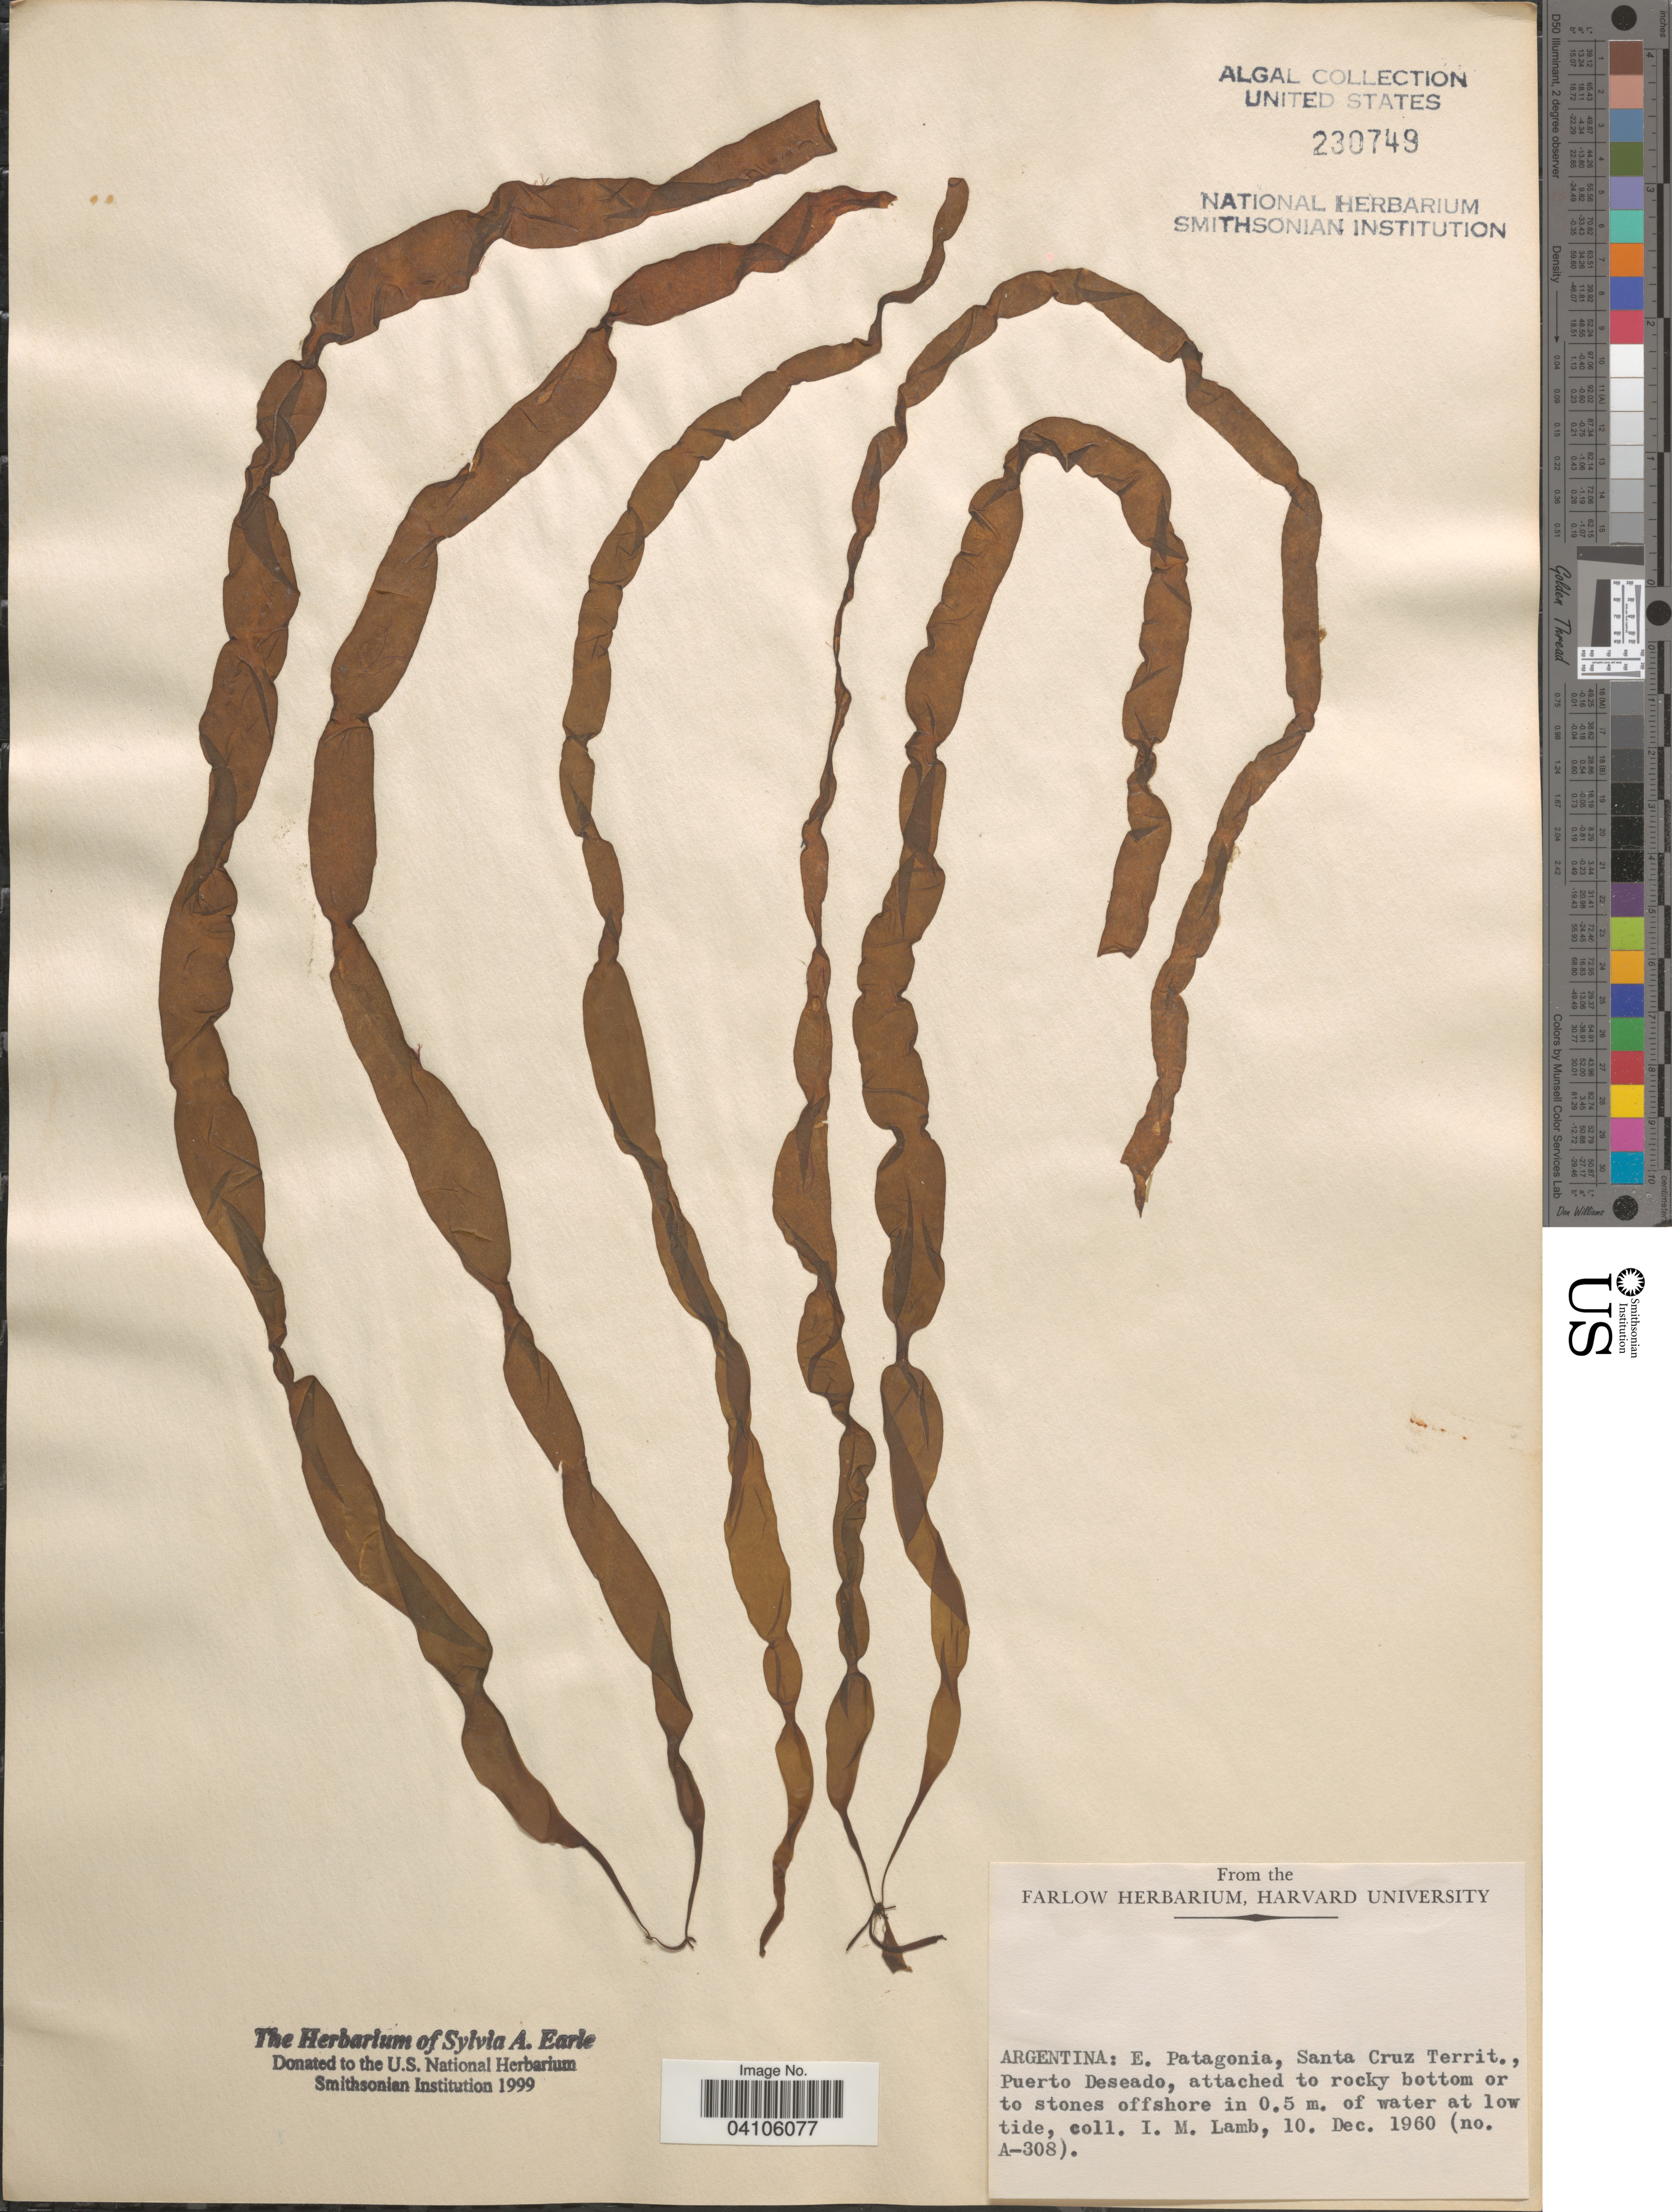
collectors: I. M. Lamb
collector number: A-308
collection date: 1960-12-10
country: Argentina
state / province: Santa Cruz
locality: E. Patagonia, Santa Cruz Territ., Puerto Deseado.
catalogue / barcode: US 230749